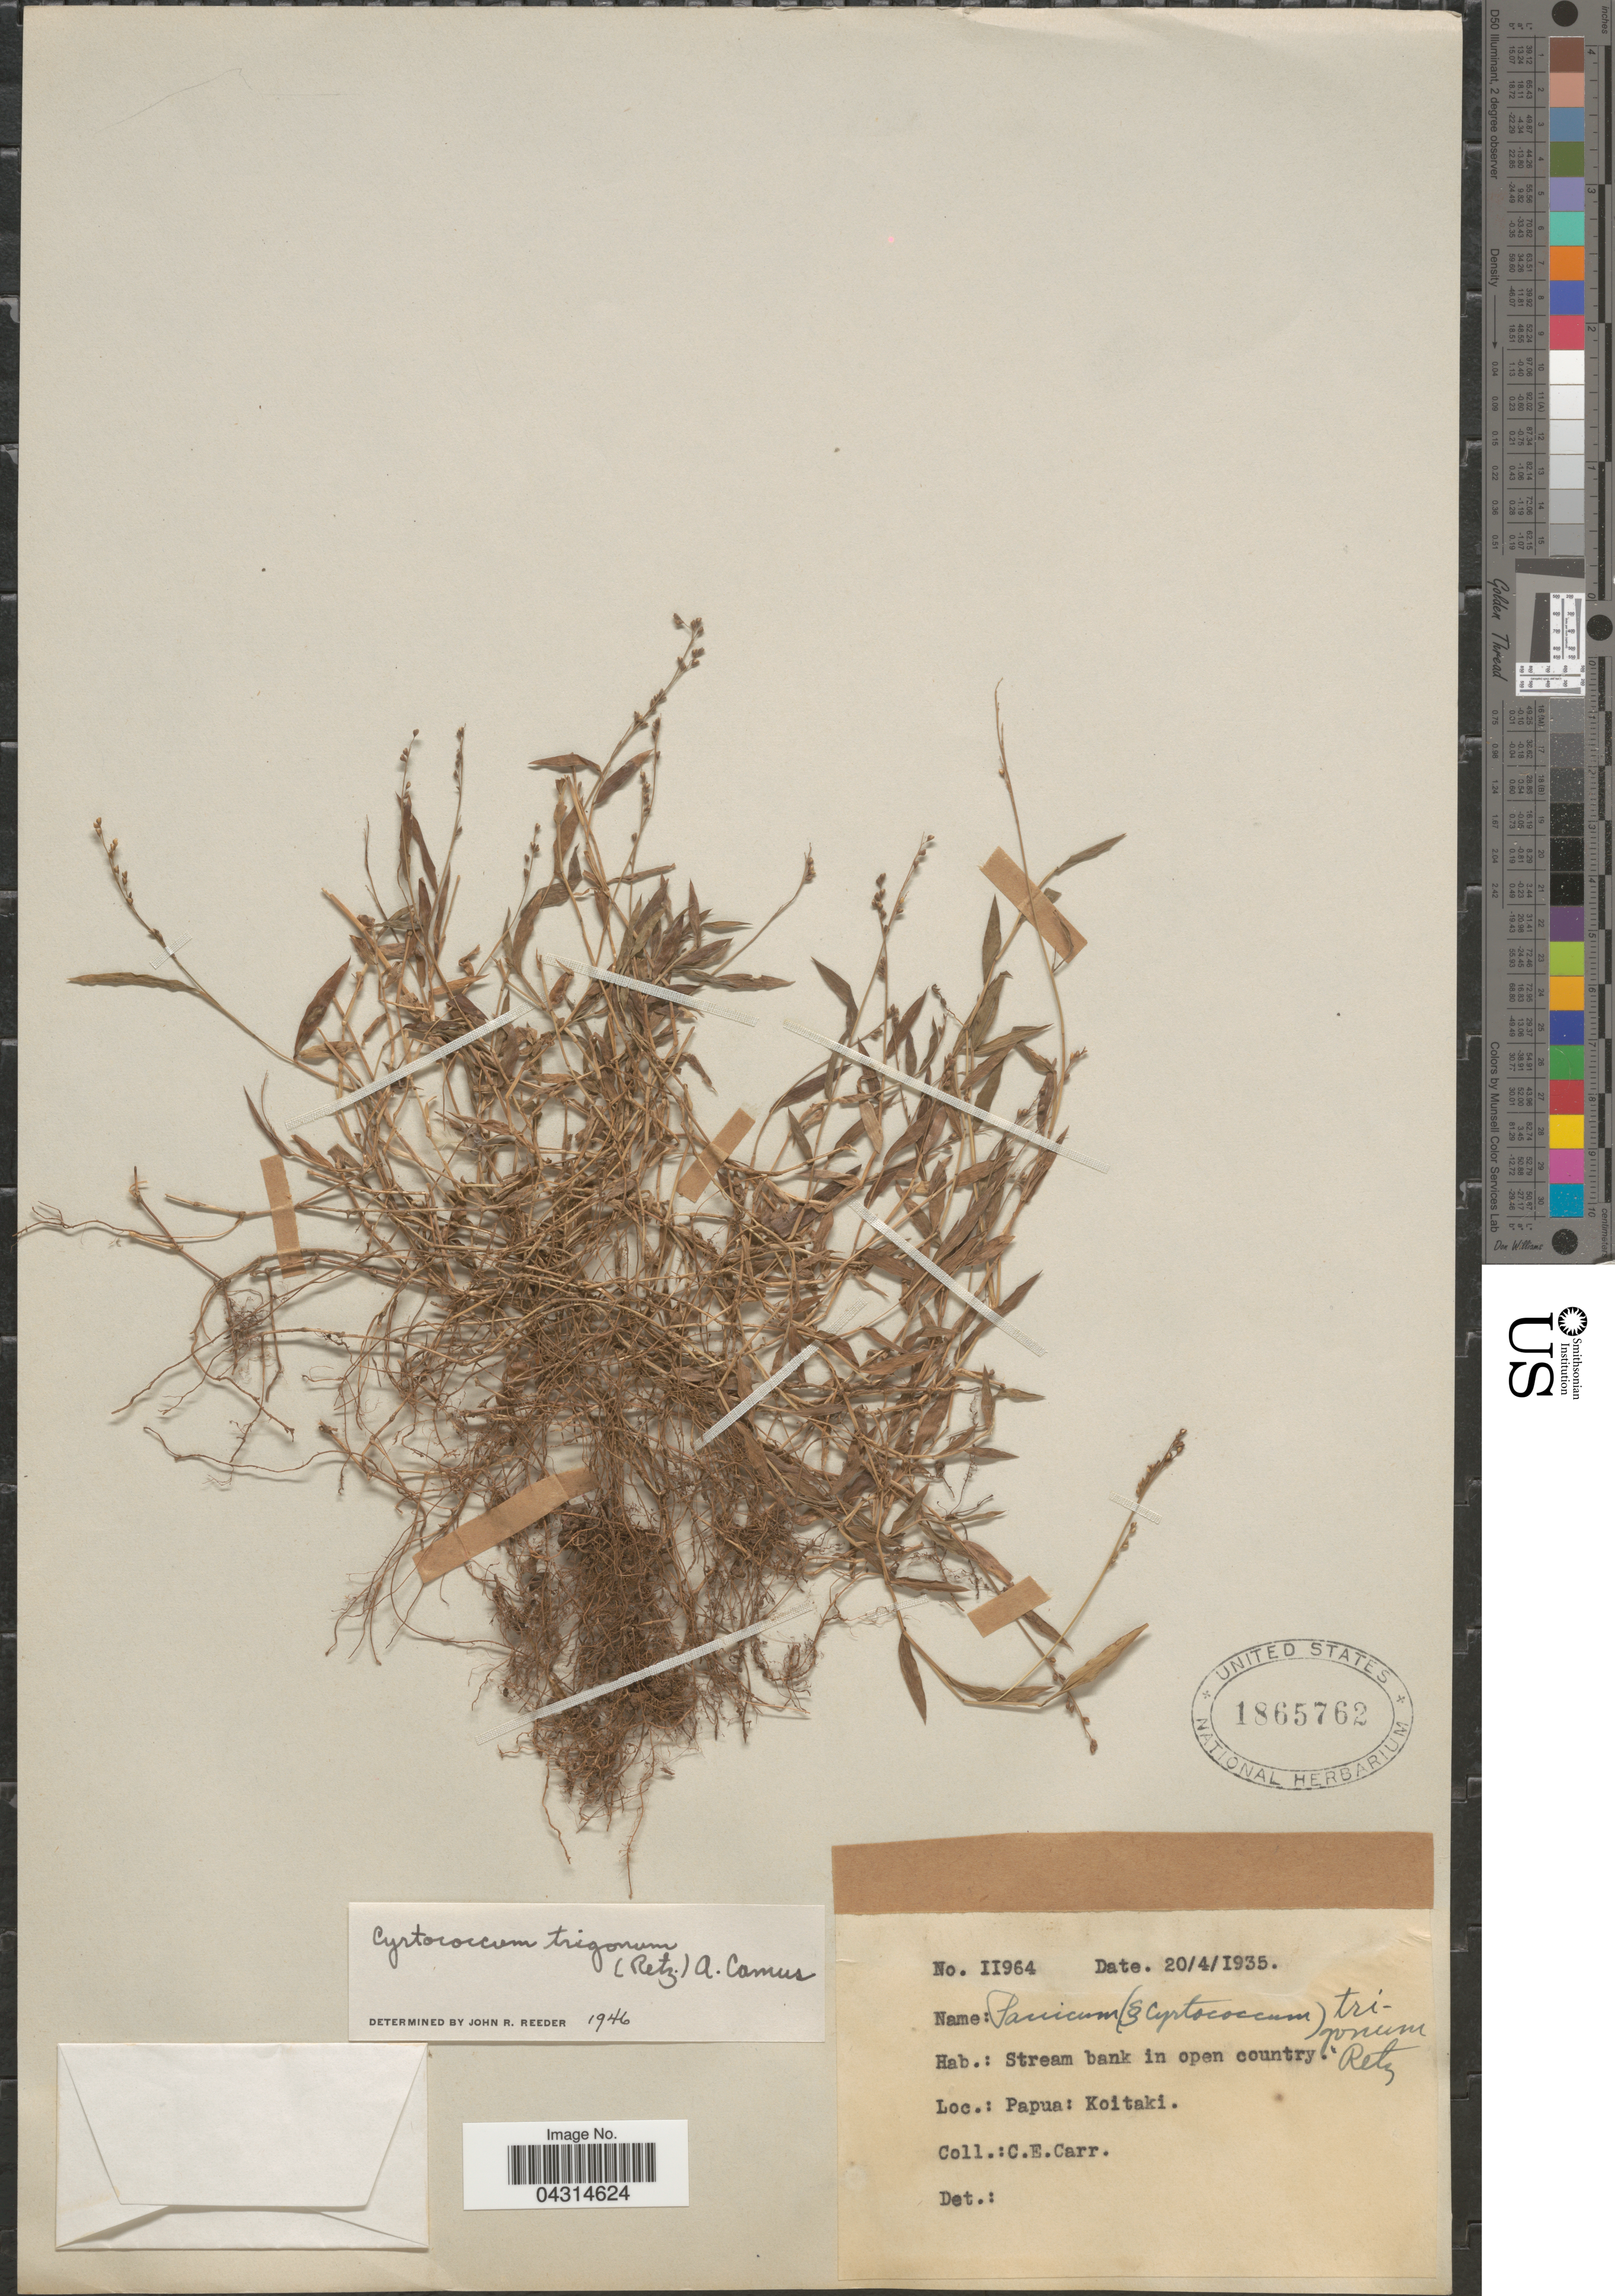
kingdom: Plantae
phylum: Tracheophyta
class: Liliopsida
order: Poales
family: Poaceae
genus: Cyrtococcum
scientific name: Cyrtococcum trigonum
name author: (Retz.) A. Camus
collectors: C. Carr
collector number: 11964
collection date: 1935-04-20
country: Papua New Guinea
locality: Stream bank in open country. Papua: Koitaki.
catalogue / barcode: US 1865762